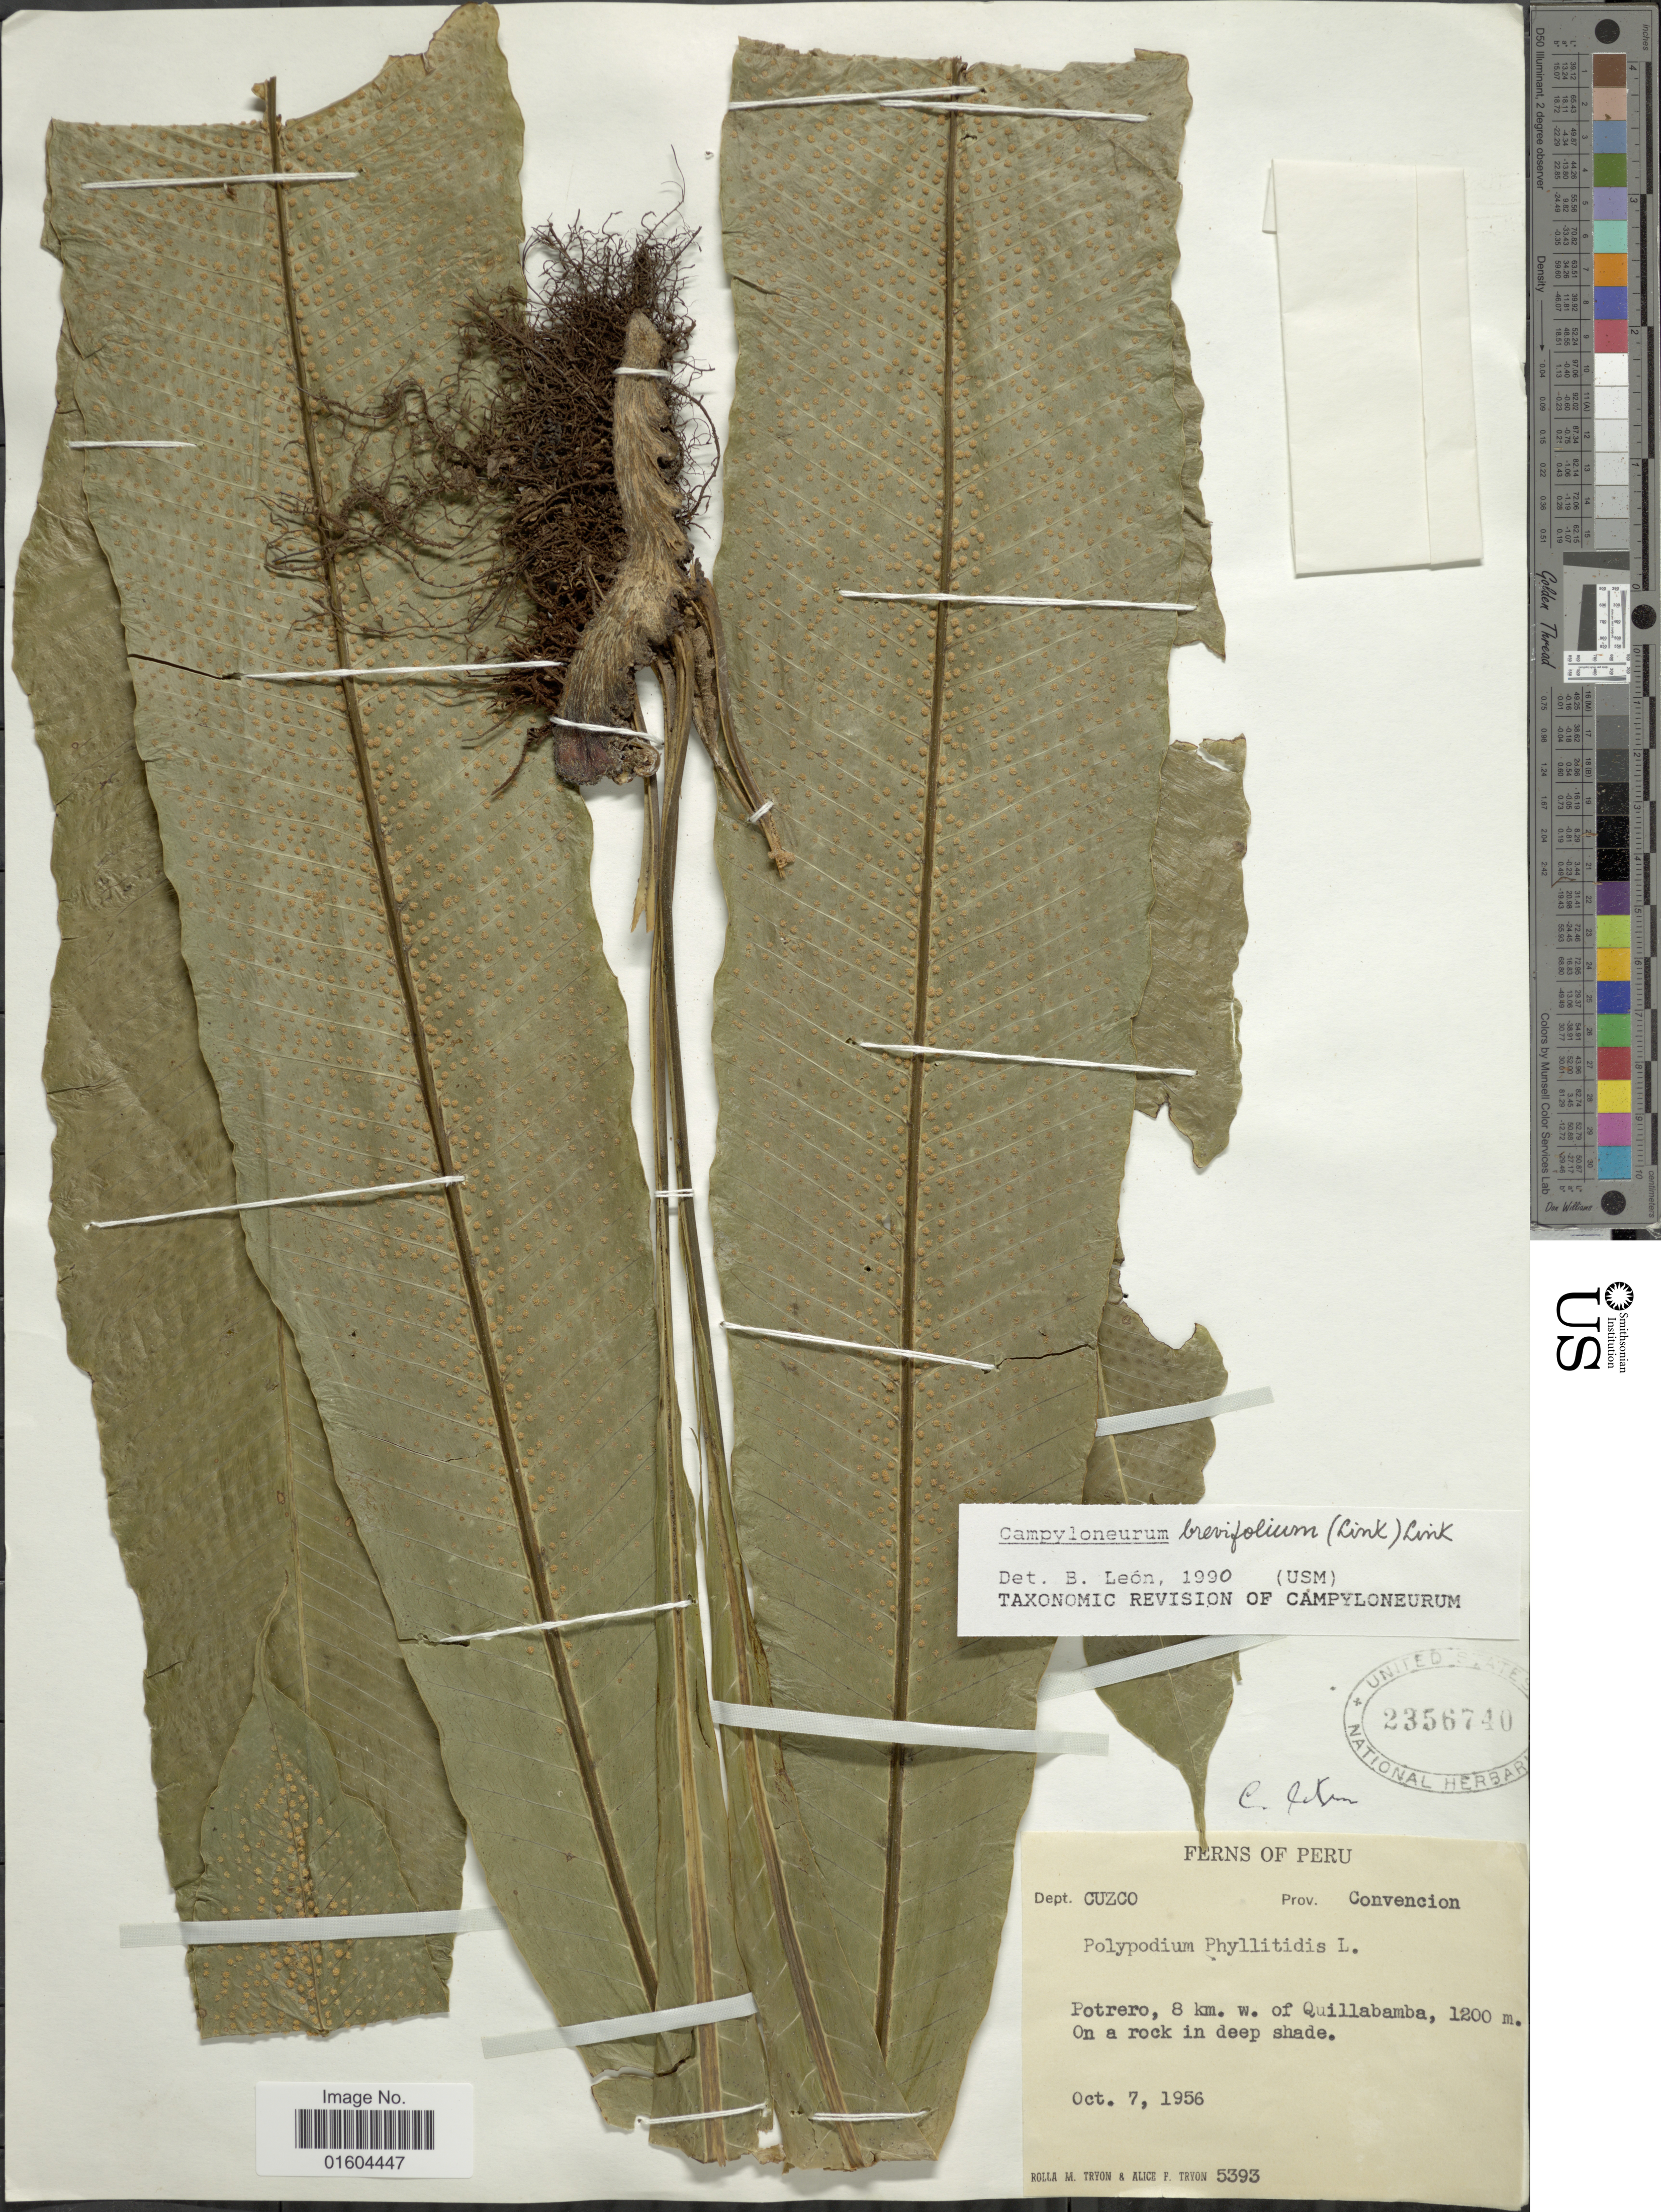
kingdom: Plantae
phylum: Tracheophyta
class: Polypodiopsida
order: Polypodiales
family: Polypodiaceae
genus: Campyloneurum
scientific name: Campyloneurum latum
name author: T. Moore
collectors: R. M. Tryon & A. F. Tryon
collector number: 5393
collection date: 1956-10-07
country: Peru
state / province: Cusco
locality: Peru, Prov. Convencion, Potrero, 8 km. w. of Quillabamba.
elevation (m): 1200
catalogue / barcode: US 2356740